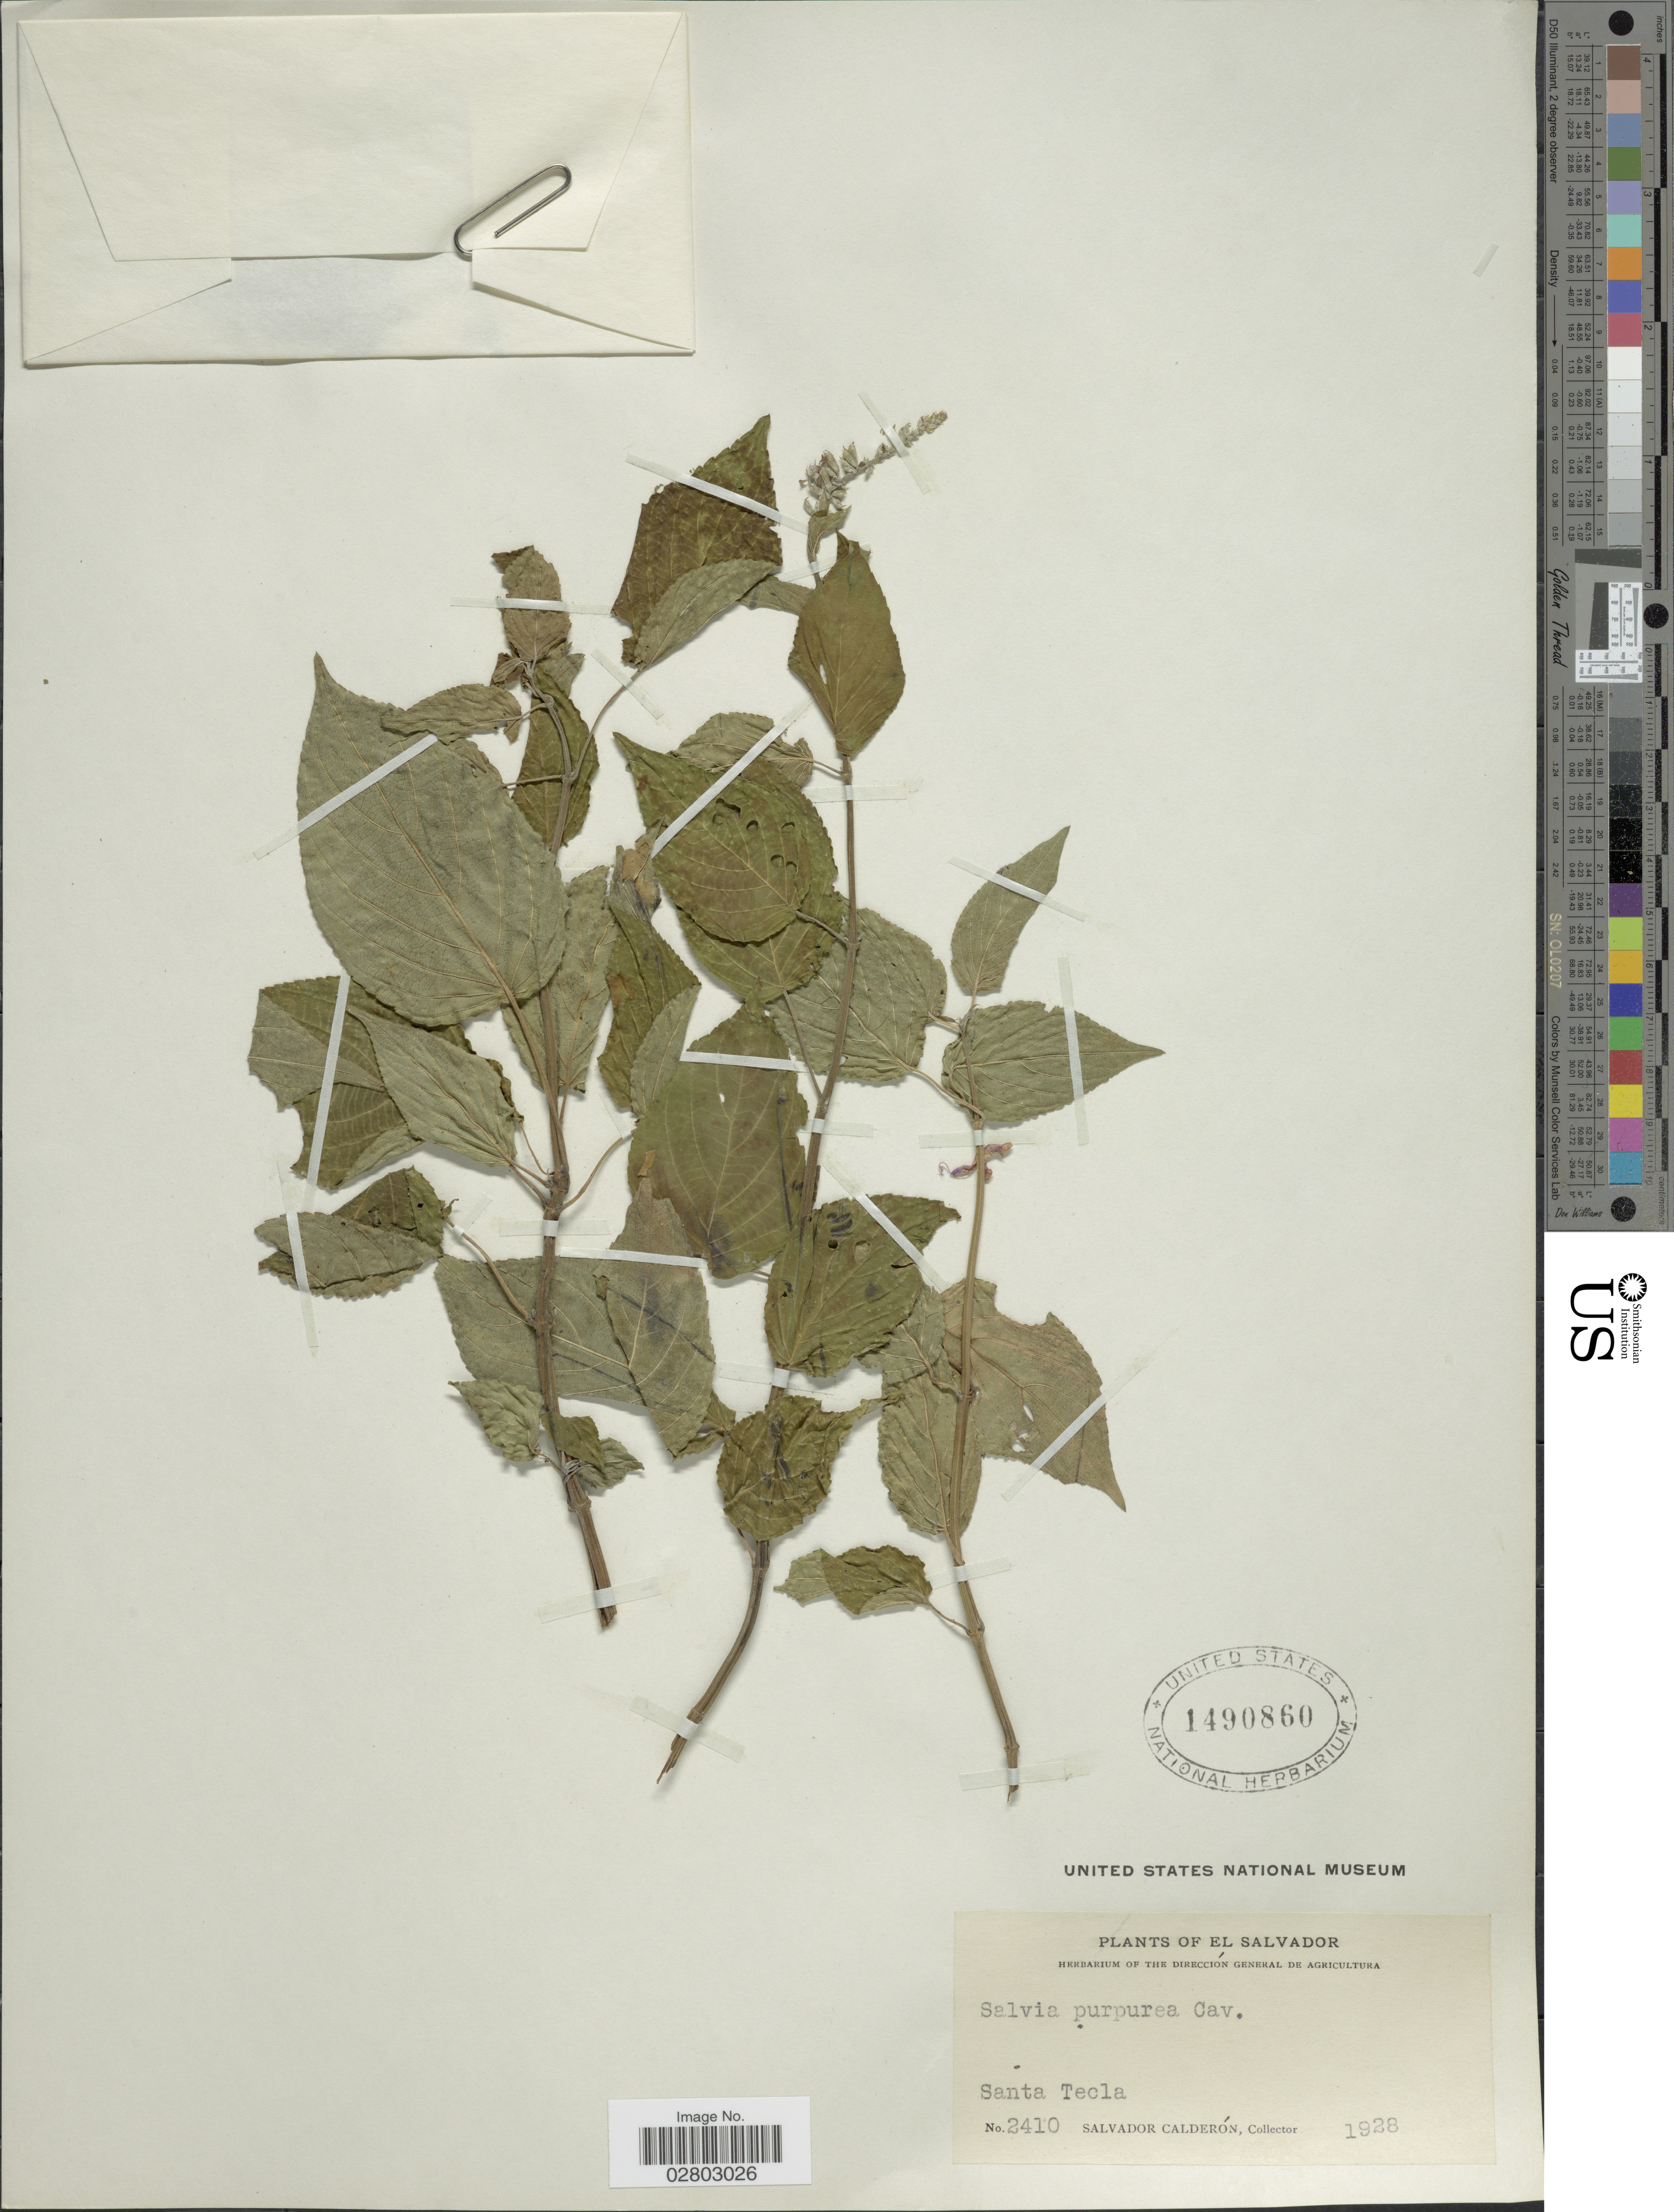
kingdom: Plantae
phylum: Tracheophyta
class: Magnoliopsida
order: Lamiales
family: Lamiaceae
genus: Salvia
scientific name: Salvia purpurea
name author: Cav.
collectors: S. Calderón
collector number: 2410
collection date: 1928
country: El Salvador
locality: Santa Tecla.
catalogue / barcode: US 1490860